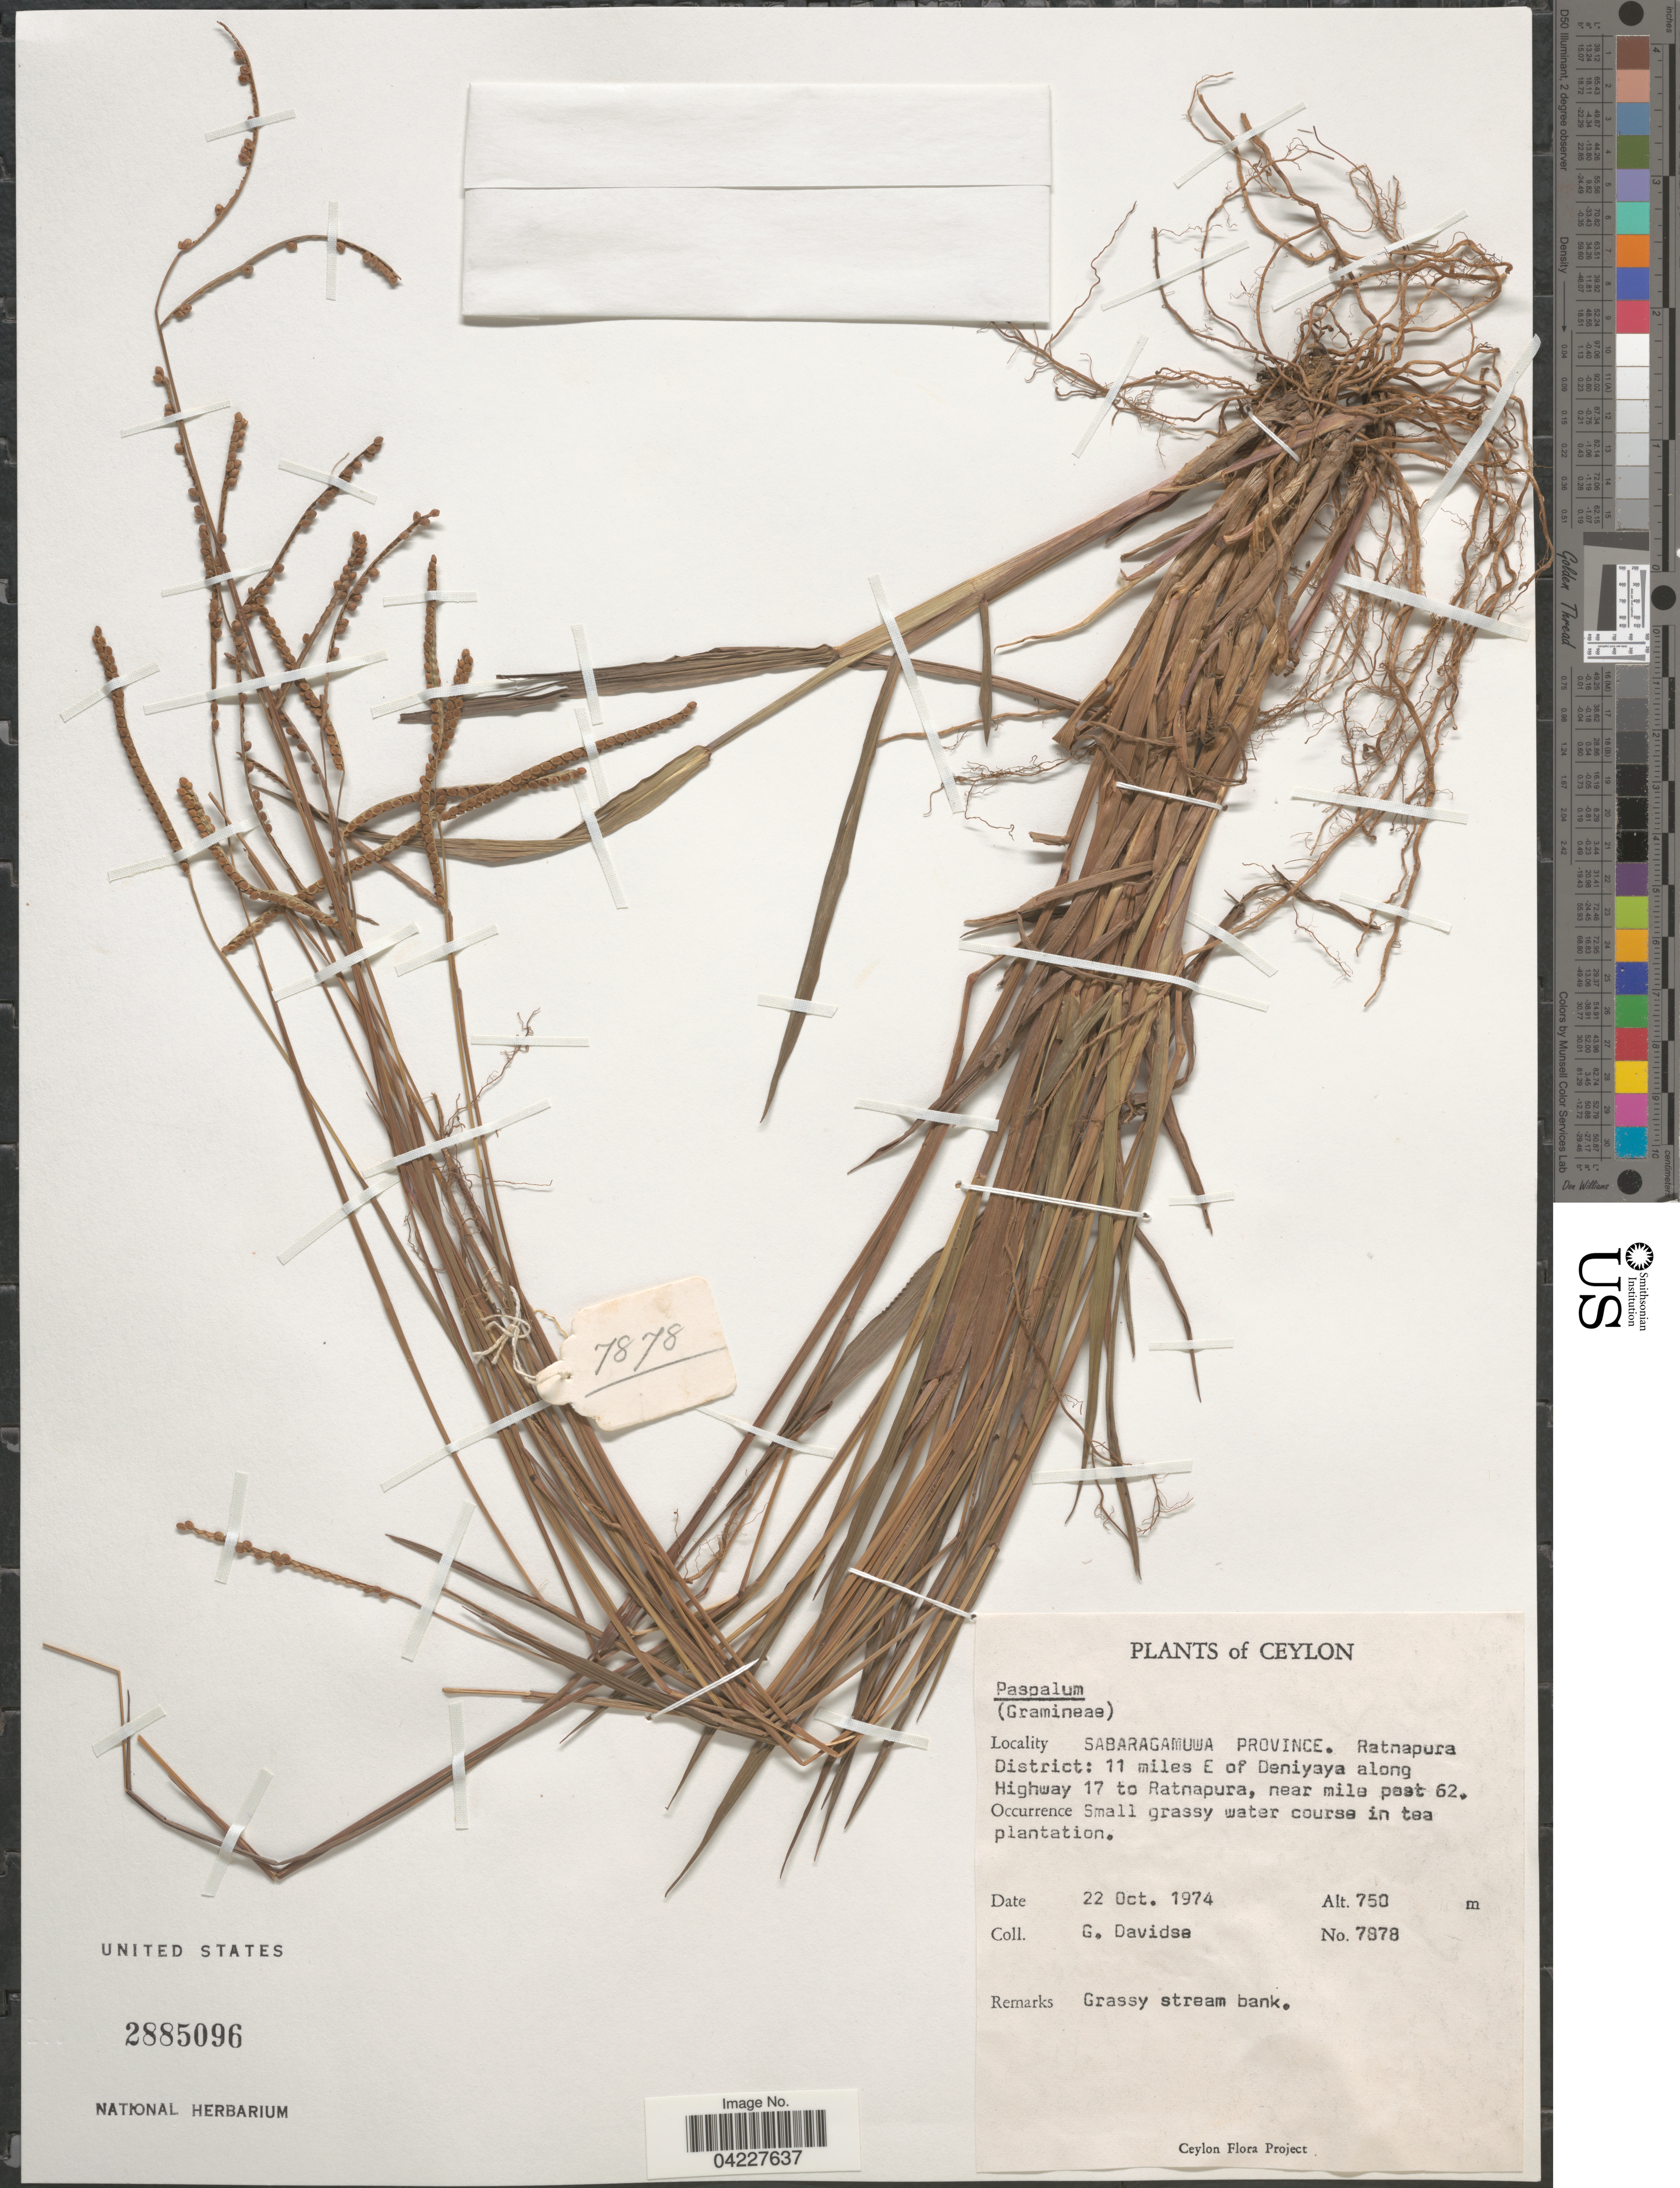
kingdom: Plantae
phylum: Tracheophyta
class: Liliopsida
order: Poales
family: Poaceae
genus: Paspalum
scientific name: Paspalum sp.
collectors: G. Davidse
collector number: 7878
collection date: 1974-10-22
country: Sri Lanka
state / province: Sabaragamuwa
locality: Ceylon. Ratnapura District: 11 miles E of Deniyaya along Highway 17 to Ratnapura, near mile post 62.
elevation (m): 750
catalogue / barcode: US 2885096